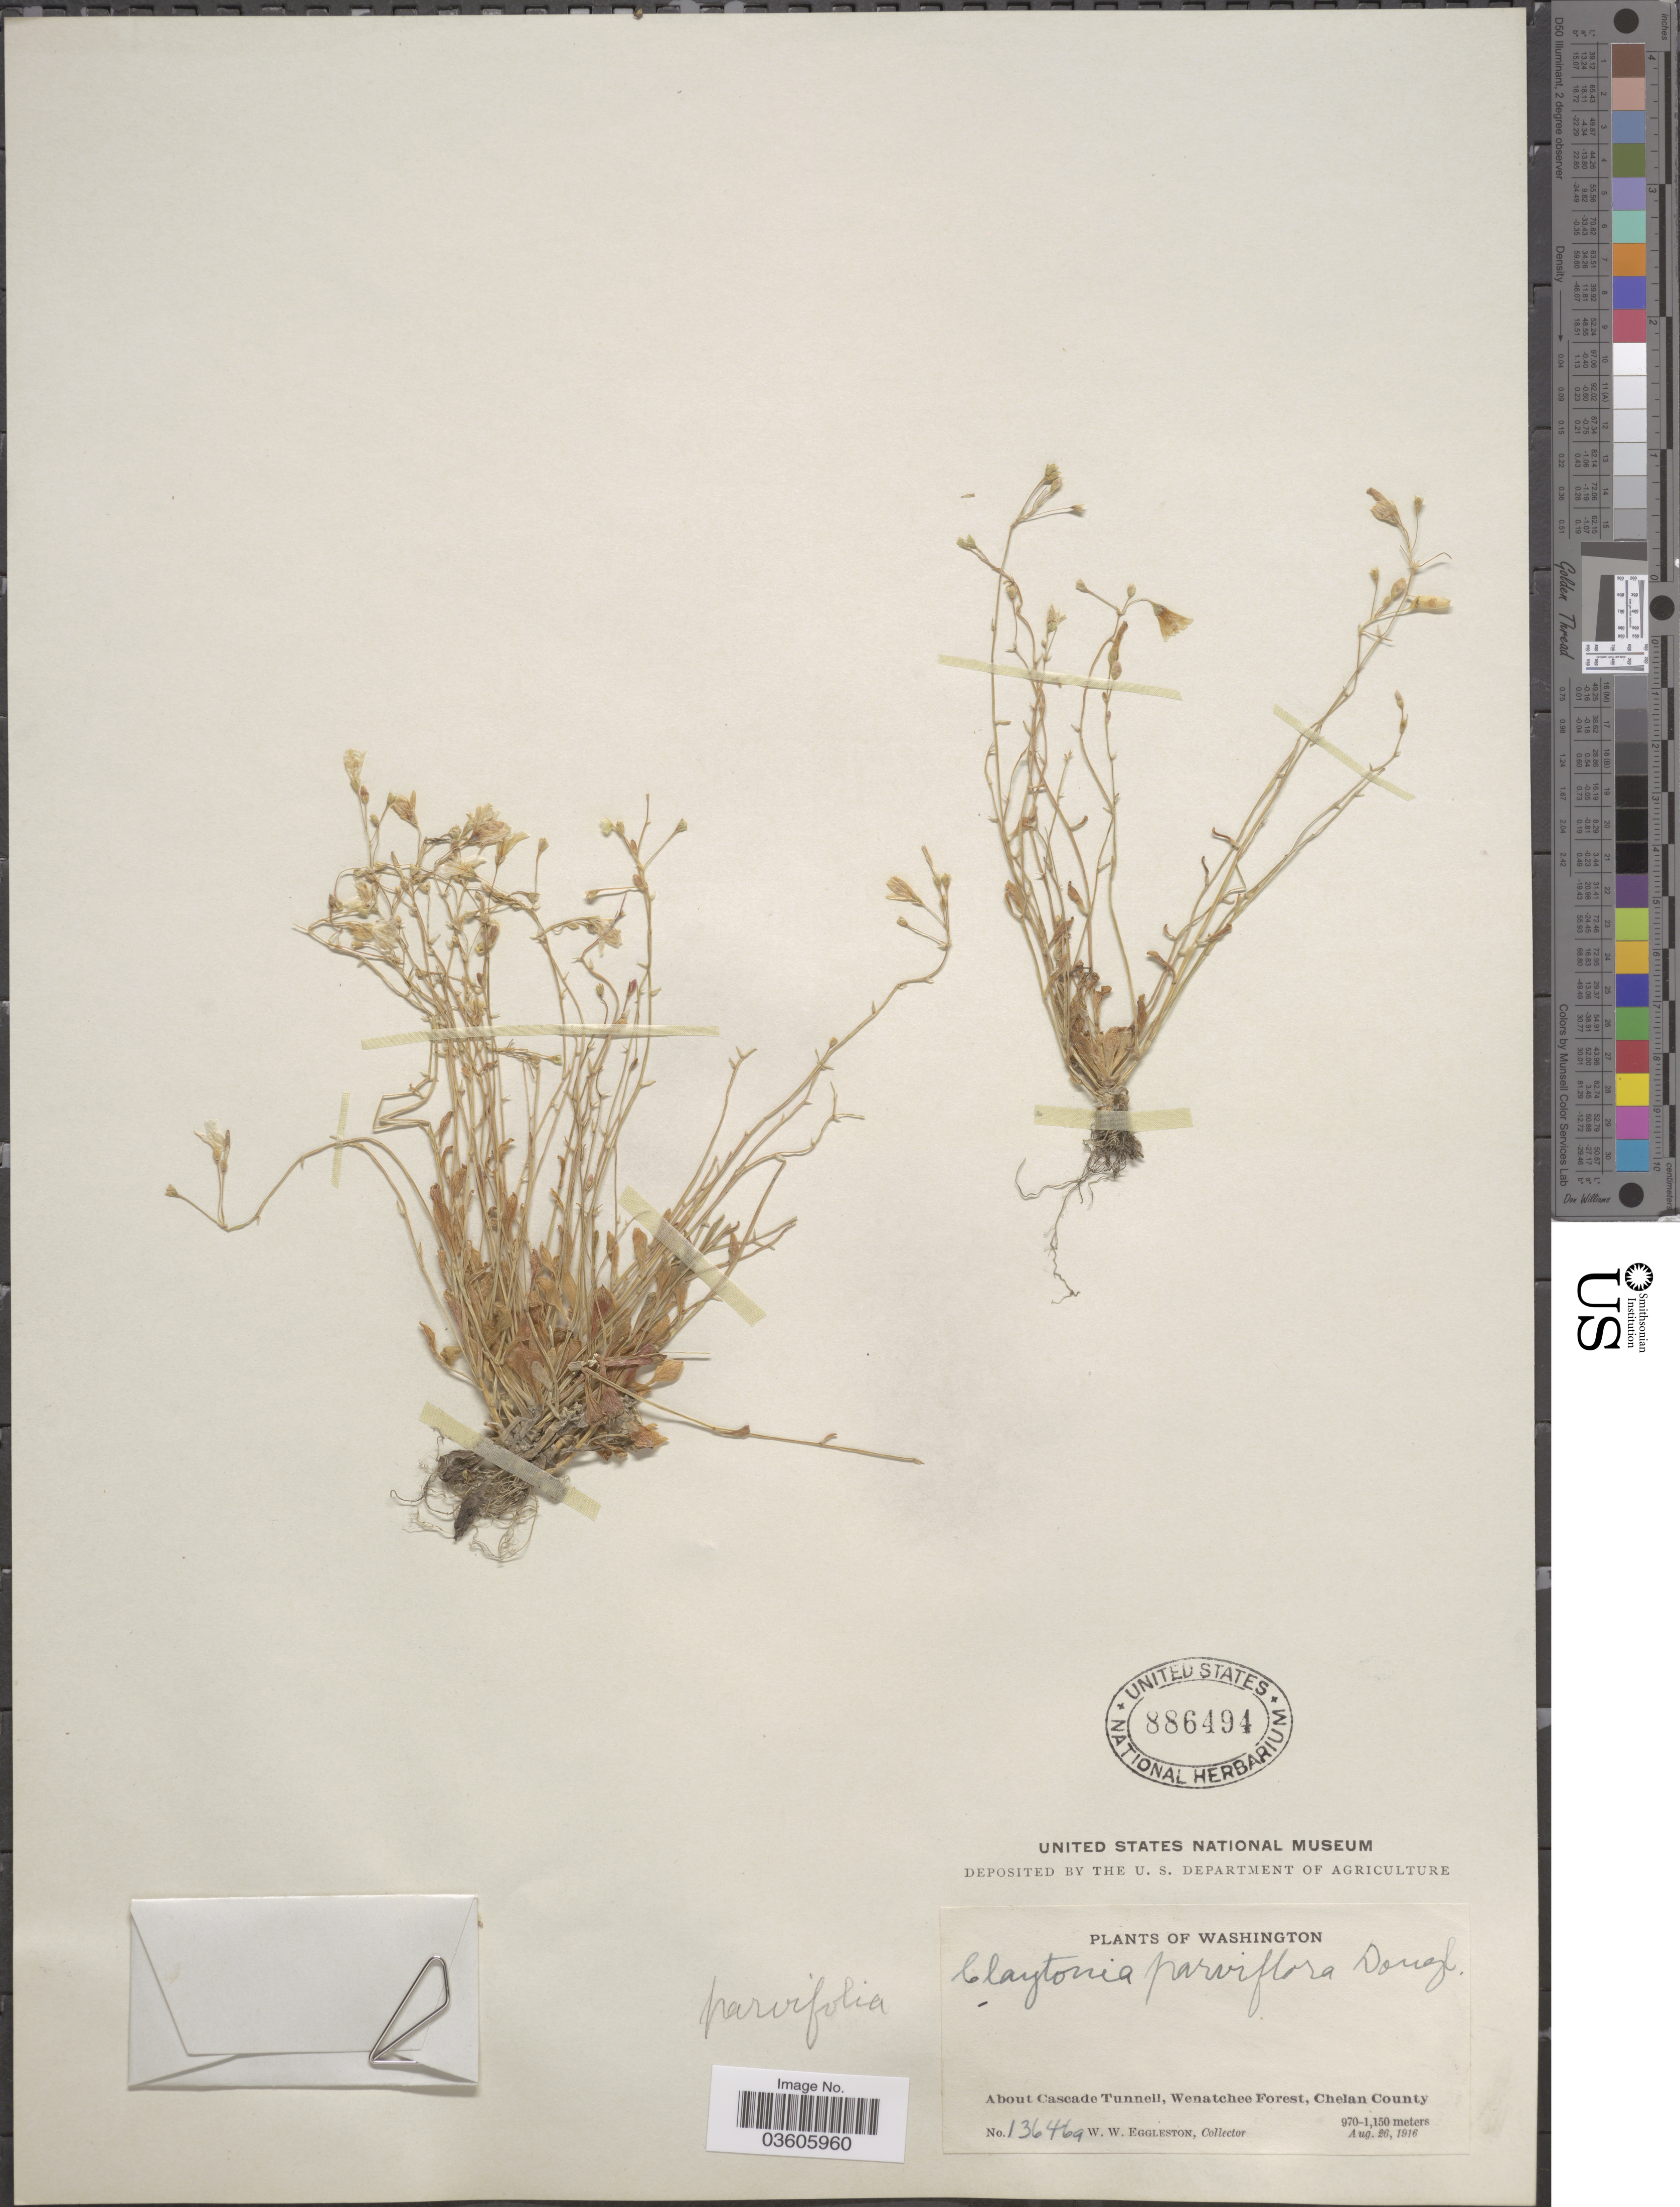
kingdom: Plantae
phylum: Tracheophyta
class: Magnoliopsida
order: Caryophyllales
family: Montiaceae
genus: Montia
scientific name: Montia parvifolia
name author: (Moc. ex DC.) Greene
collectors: W. W. Eggleston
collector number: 13646a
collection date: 1916-08-26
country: United States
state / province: Washington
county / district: Chelan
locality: About Cascade Tunnell, Wenatchee Forest, Chelan County.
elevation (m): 970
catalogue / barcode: US 886494